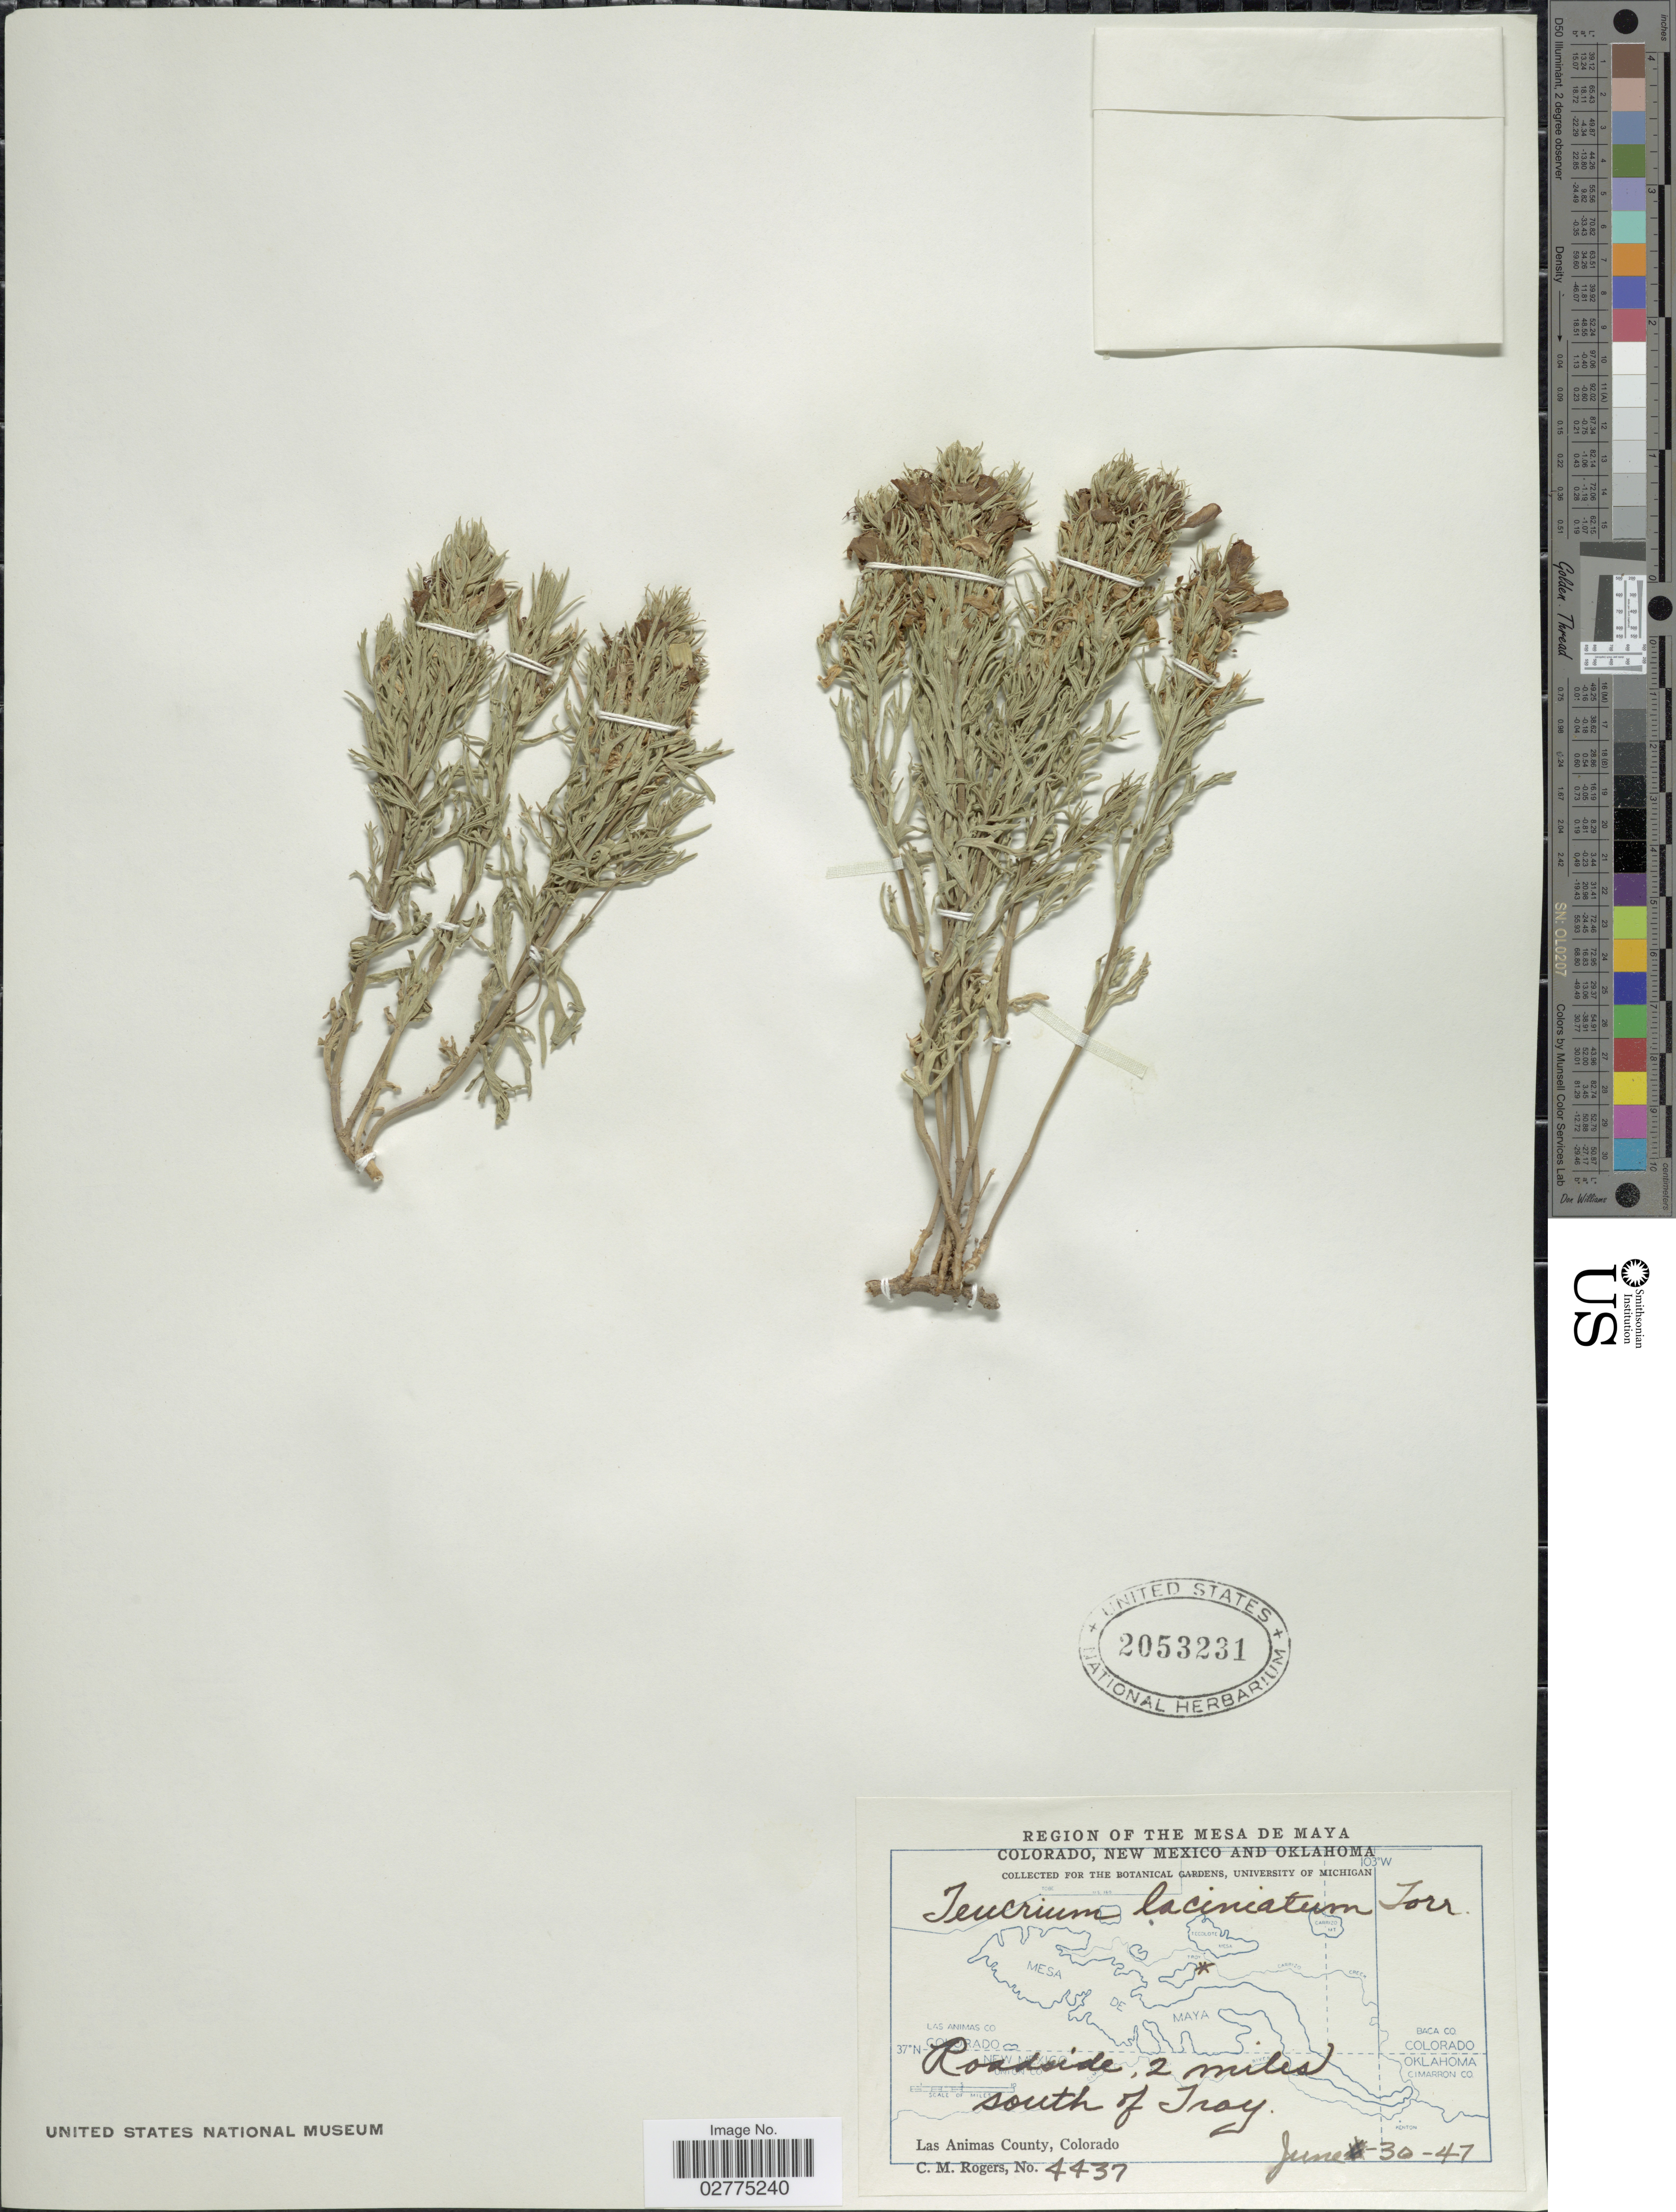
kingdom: Plantae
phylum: Tracheophyta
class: Magnoliopsida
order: Lamiales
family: Lamiaceae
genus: Teucrium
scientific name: Teucrium laciniatum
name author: Torr.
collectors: C. M. Rogers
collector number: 4437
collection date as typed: Transcribed d/m/y: 30/6/47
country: United States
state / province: Colorado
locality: Las Animas County, Colorado, Region of The Mesa De Maya, Roadside, 2 miles south of Tray.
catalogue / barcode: US 2053231